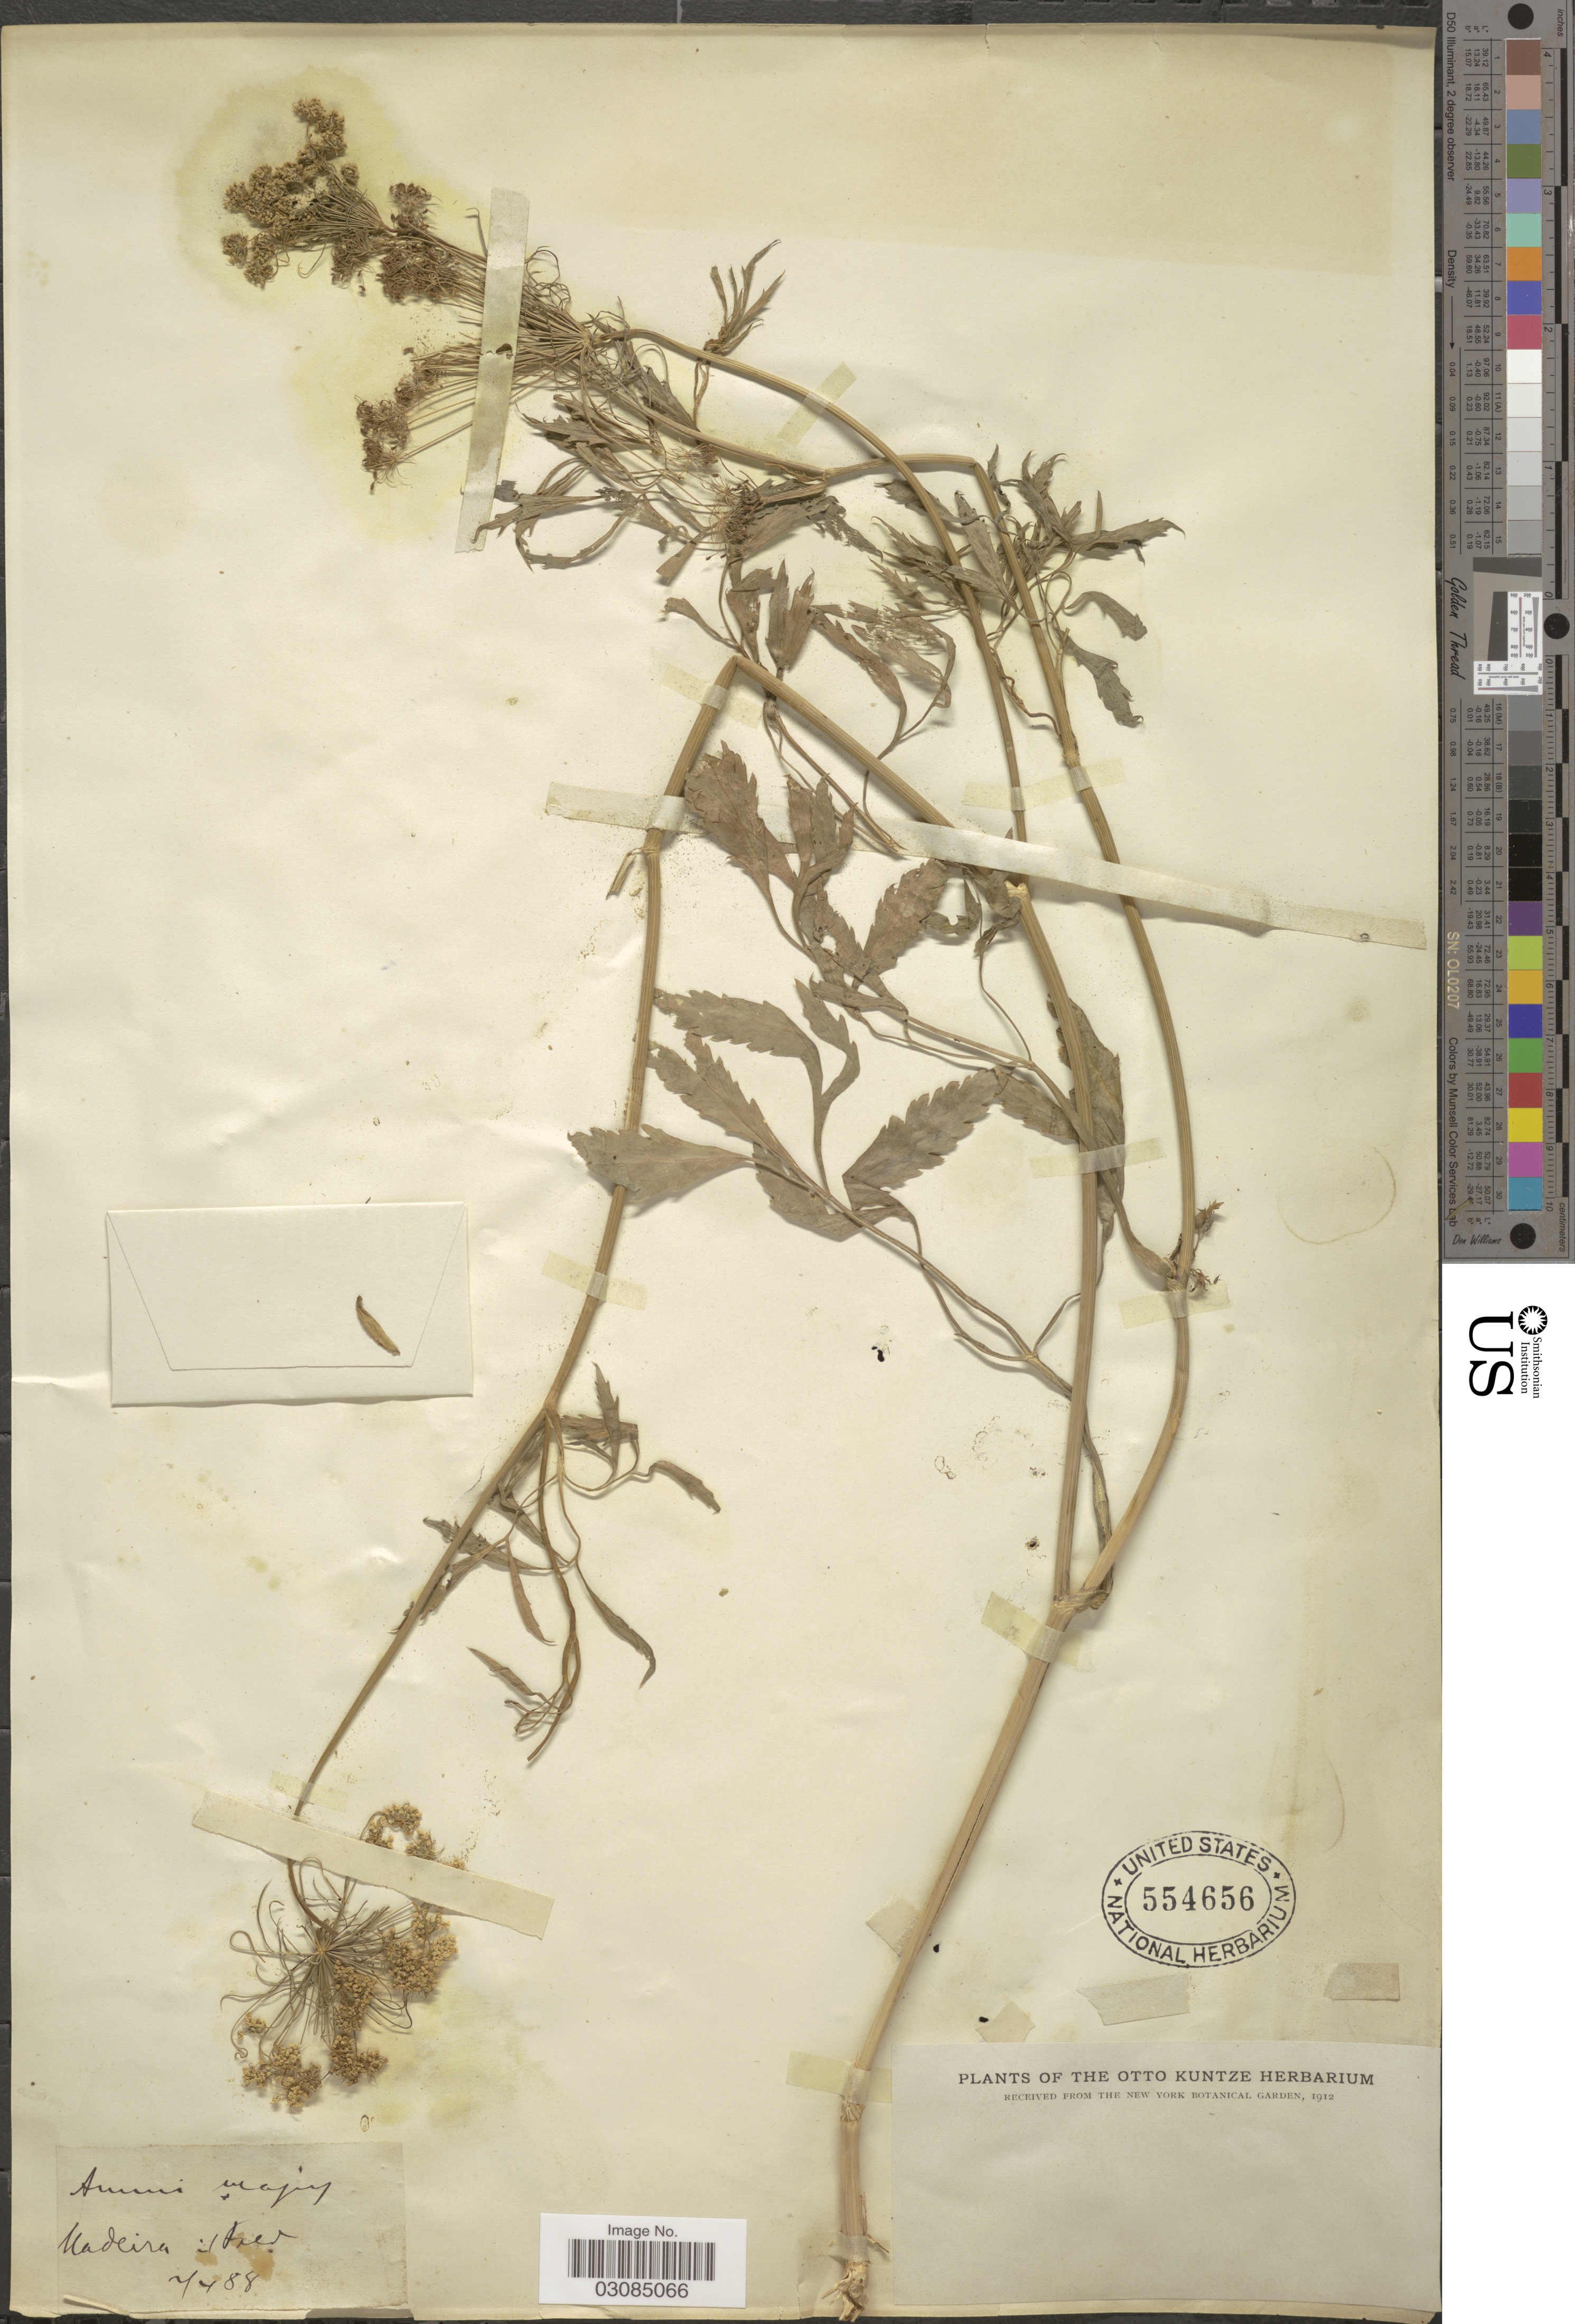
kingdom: Plantae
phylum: Tracheophyta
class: Magnoliopsida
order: Apiales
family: Apiaceae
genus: Ammi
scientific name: Ammi majus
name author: L.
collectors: ex herb. Otto Kuntze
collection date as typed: Transcribed d/m/y: 4/4/88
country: Portugal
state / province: Madeira (Aut. Reg.)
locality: Madeira.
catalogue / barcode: US 554656